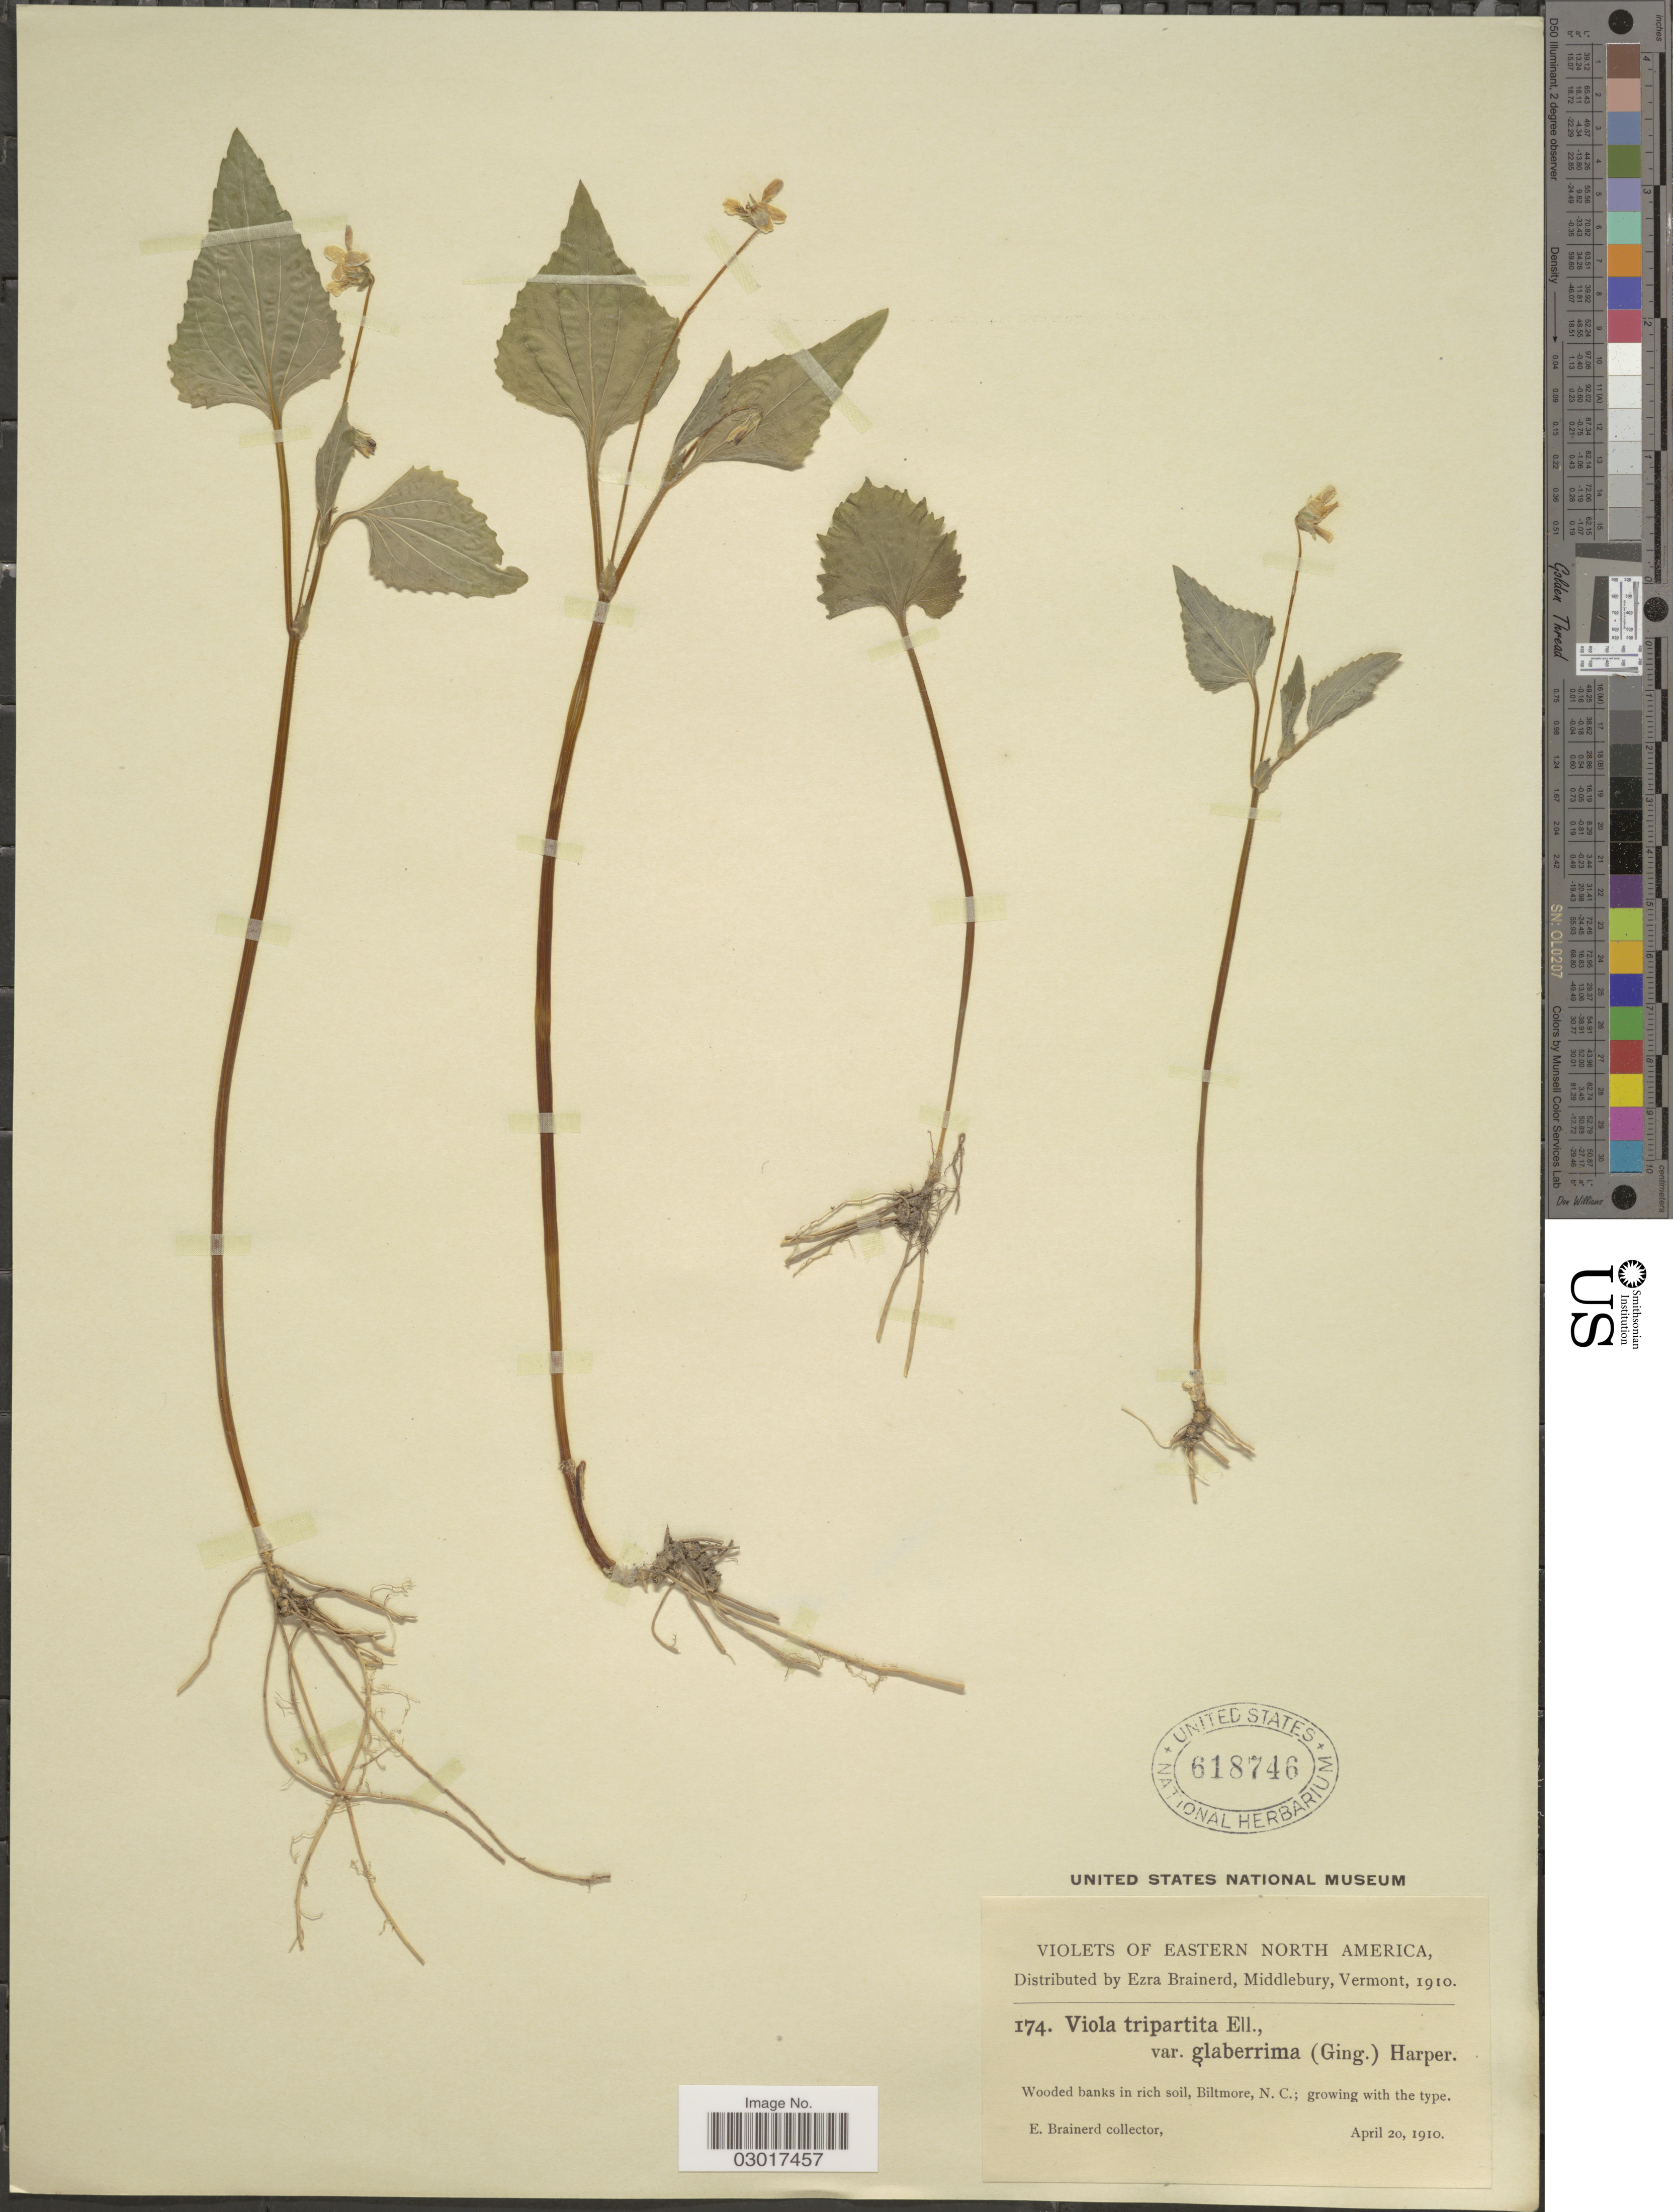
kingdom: Plantae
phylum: Tracheophyta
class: Magnoliopsida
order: Malpighiales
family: Violaceae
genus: Viola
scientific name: Viola tripartita var. glaberrima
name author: (Ging.) R.M. Harper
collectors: E. Brainerd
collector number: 174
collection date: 1910-04-20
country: United States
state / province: North Carolina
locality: Biltmore.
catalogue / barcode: US 618746